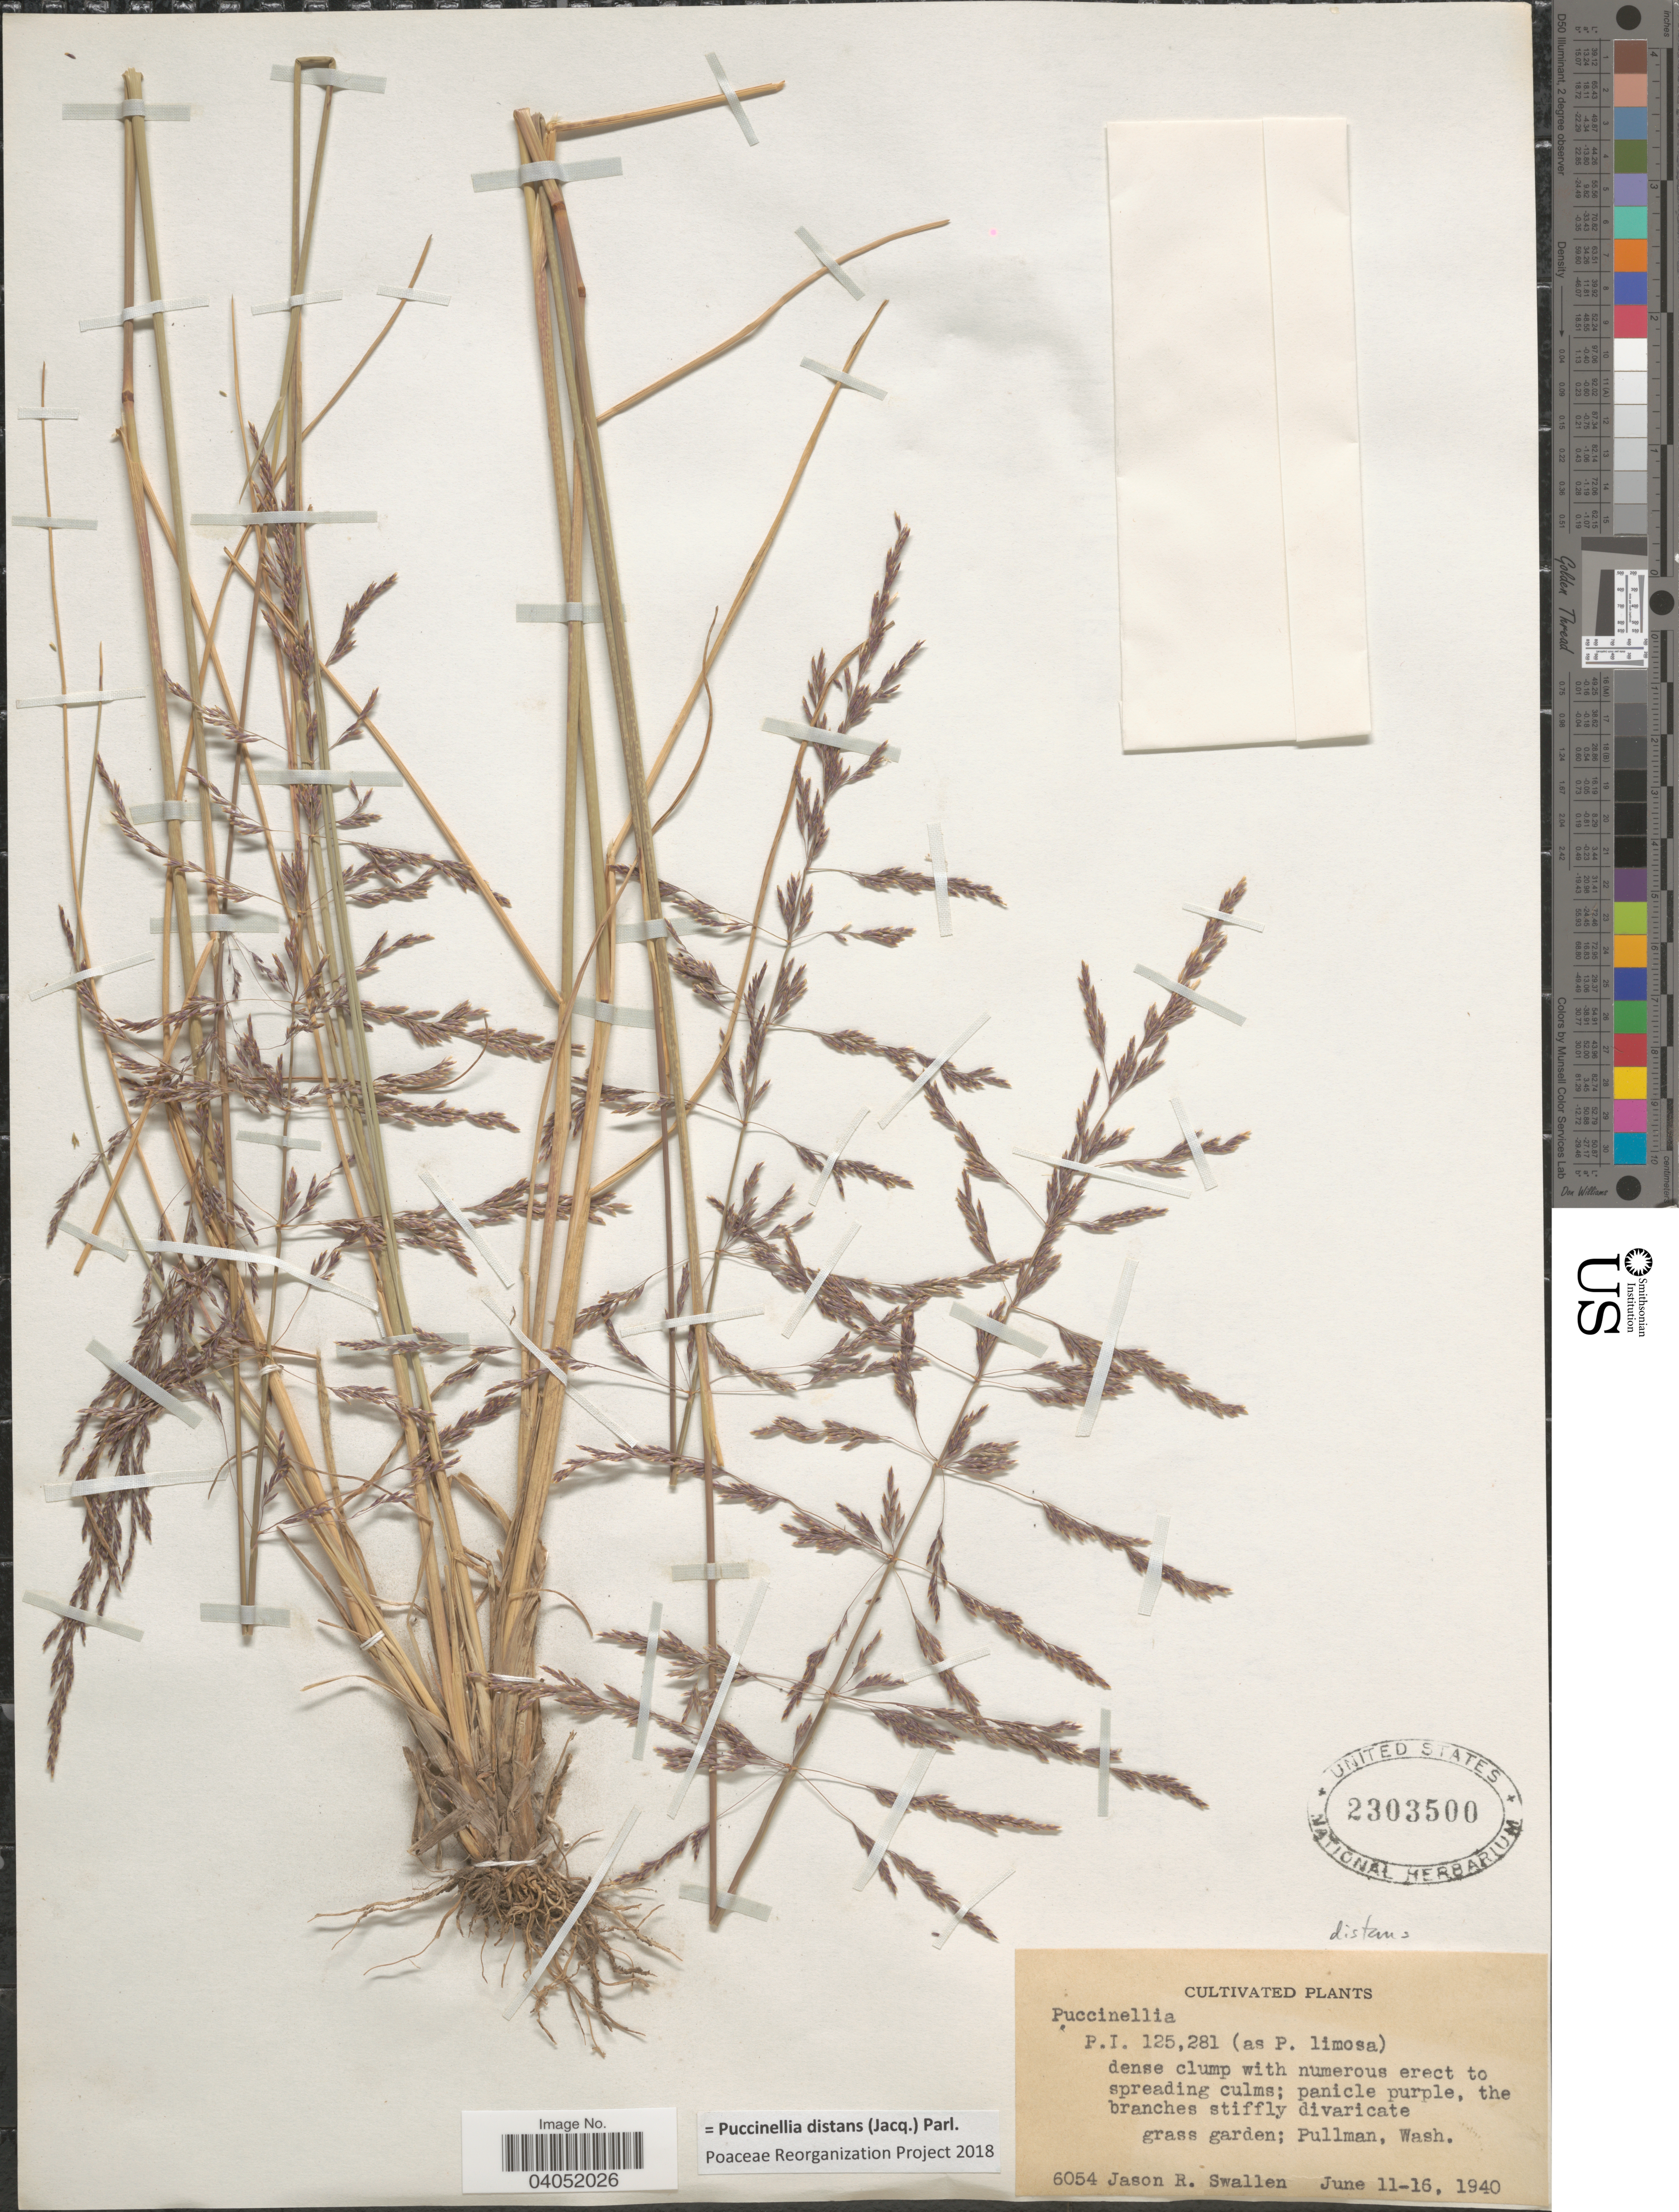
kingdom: Plantae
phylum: Tracheophyta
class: Liliopsida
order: Poales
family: Poaceae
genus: Puccinellia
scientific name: Puccinellia distans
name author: (Jacq.) Parl.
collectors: J. R. Swallen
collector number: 6054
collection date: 1940-06-11/1940-06-16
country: United States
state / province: Washington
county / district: Whitman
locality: Grass garden; Pullman.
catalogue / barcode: US 2303500